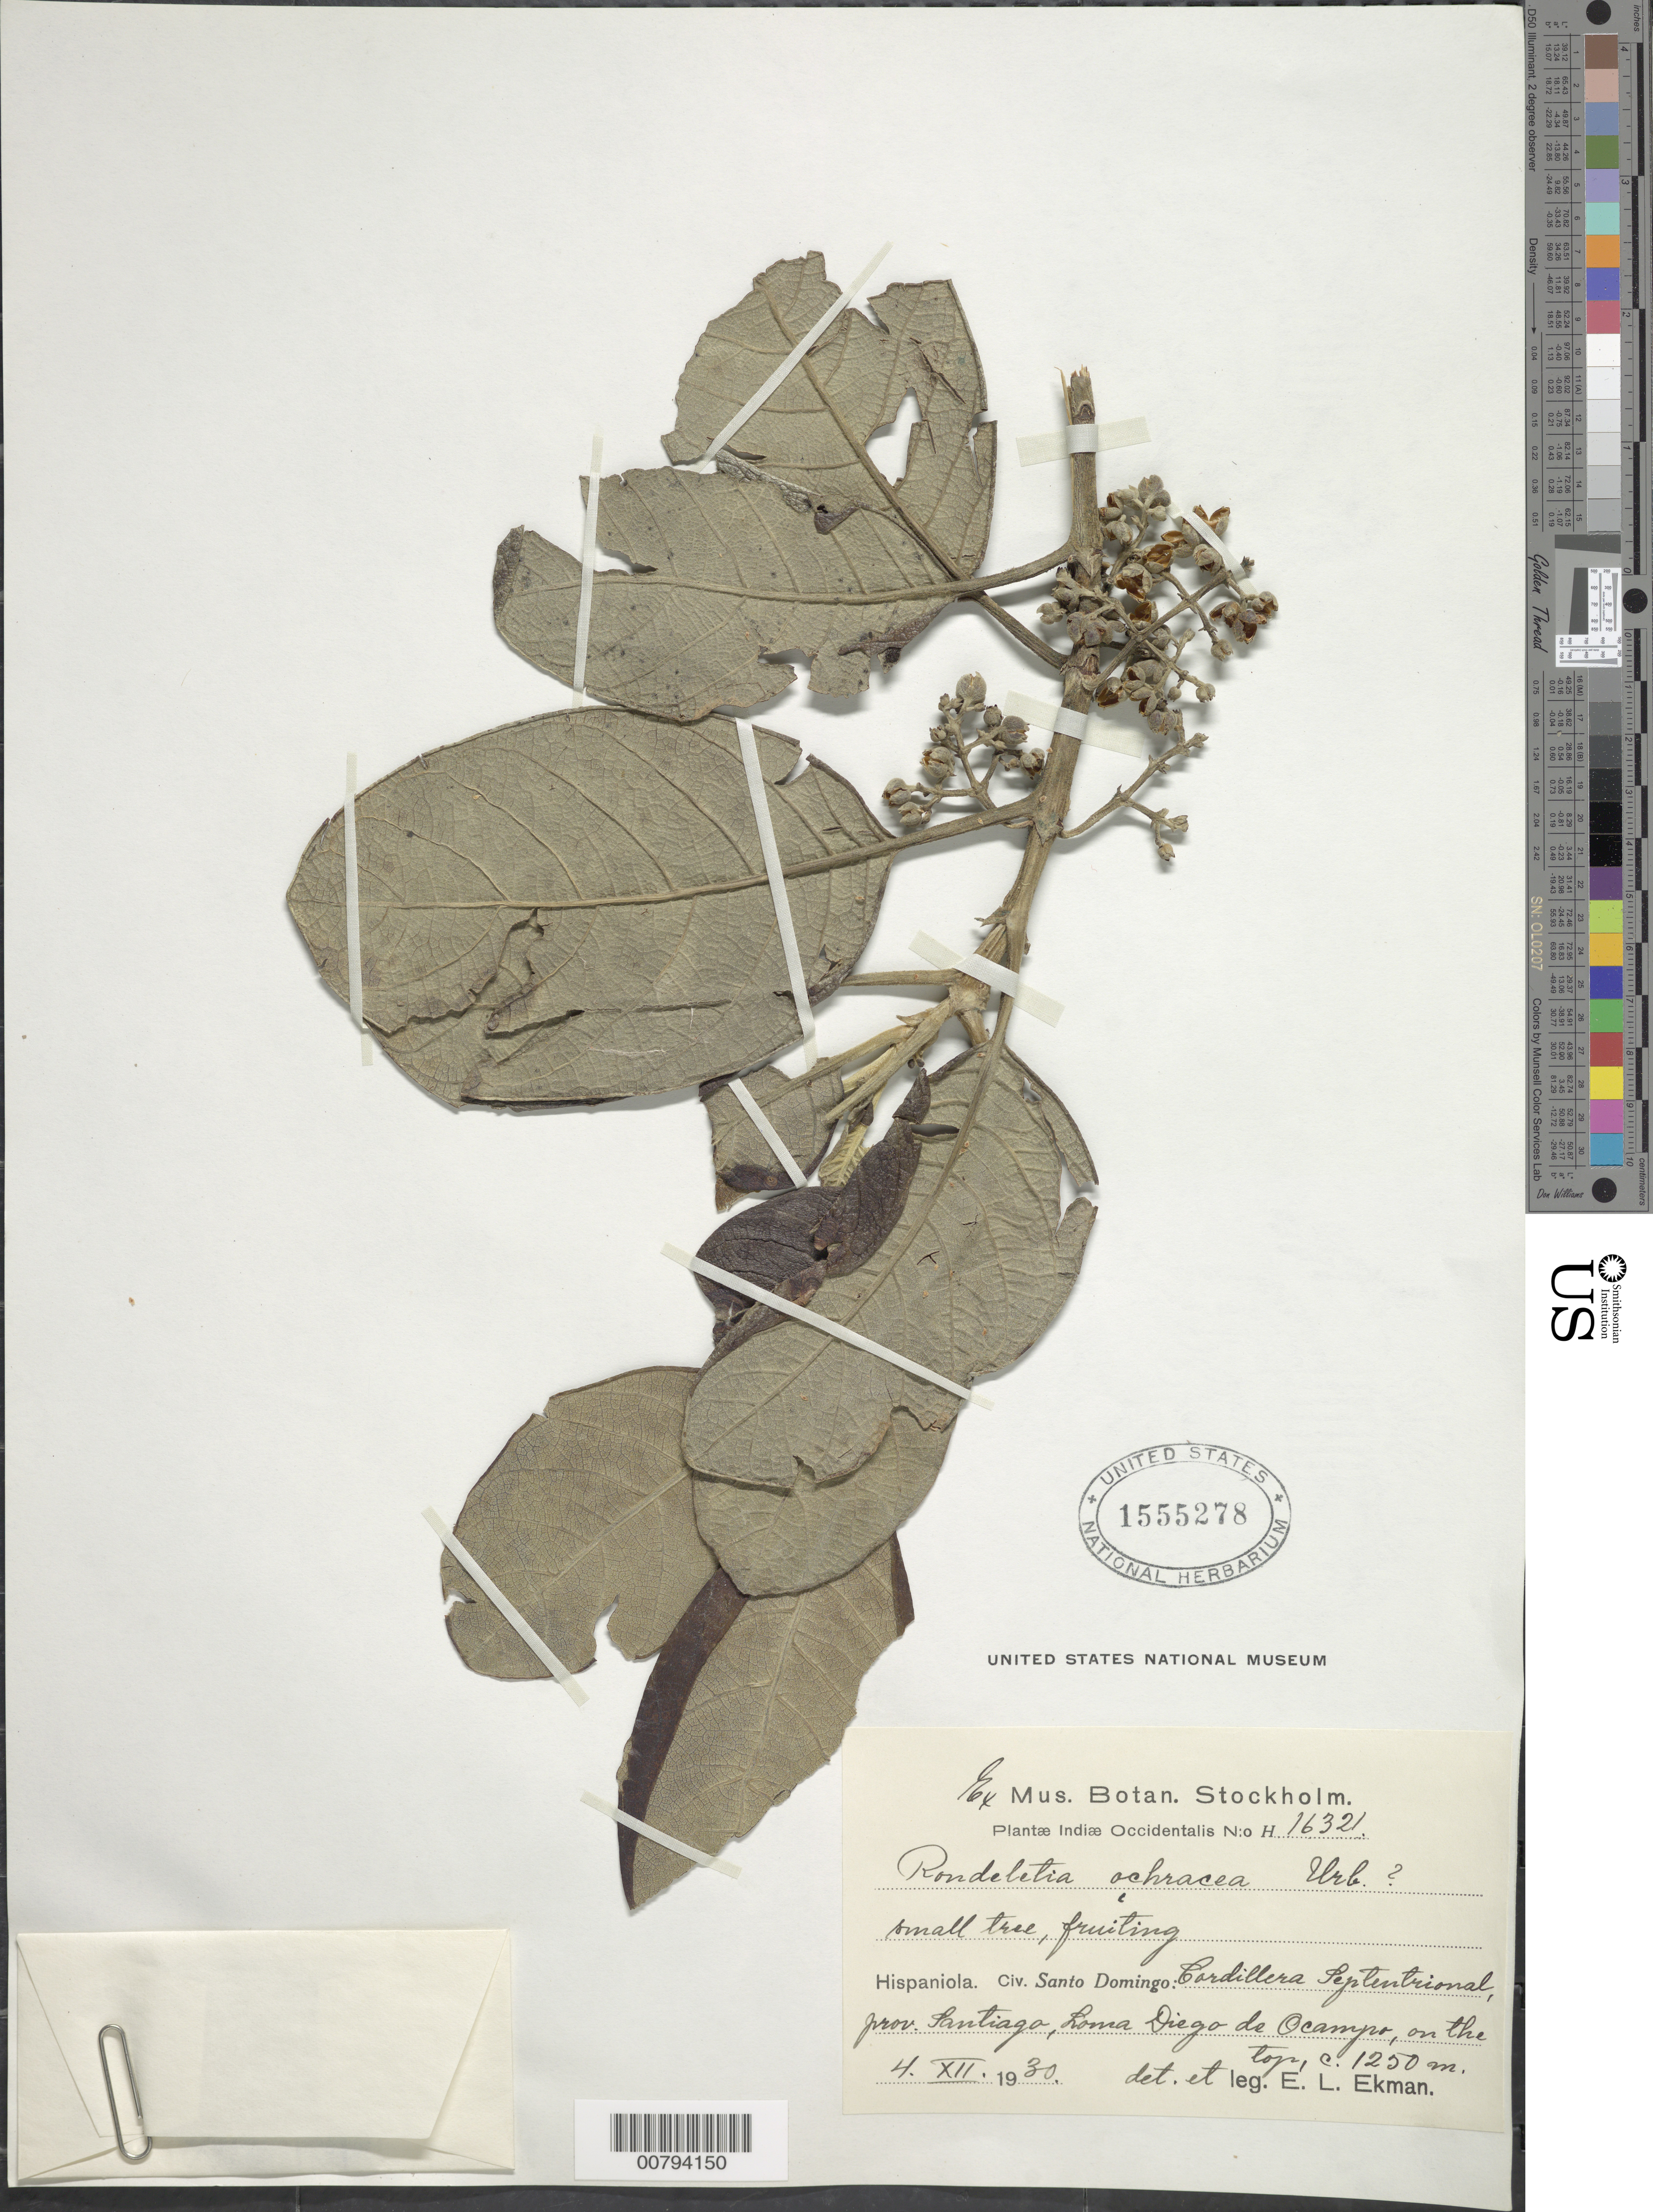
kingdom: Plantae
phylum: Tracheophyta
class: Magnoliopsida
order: Gentianales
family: Rubiaceae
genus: Rondeletia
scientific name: Rondeletia ochracea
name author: Urb.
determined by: Ekman, E. L.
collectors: E. L. Ekman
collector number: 16321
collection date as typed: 04 Dec 1930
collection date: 1930-12-04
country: Dominican Republic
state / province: Santiago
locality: Loma Diego de Ocampa, "on the top"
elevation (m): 1250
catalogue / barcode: US 1555278